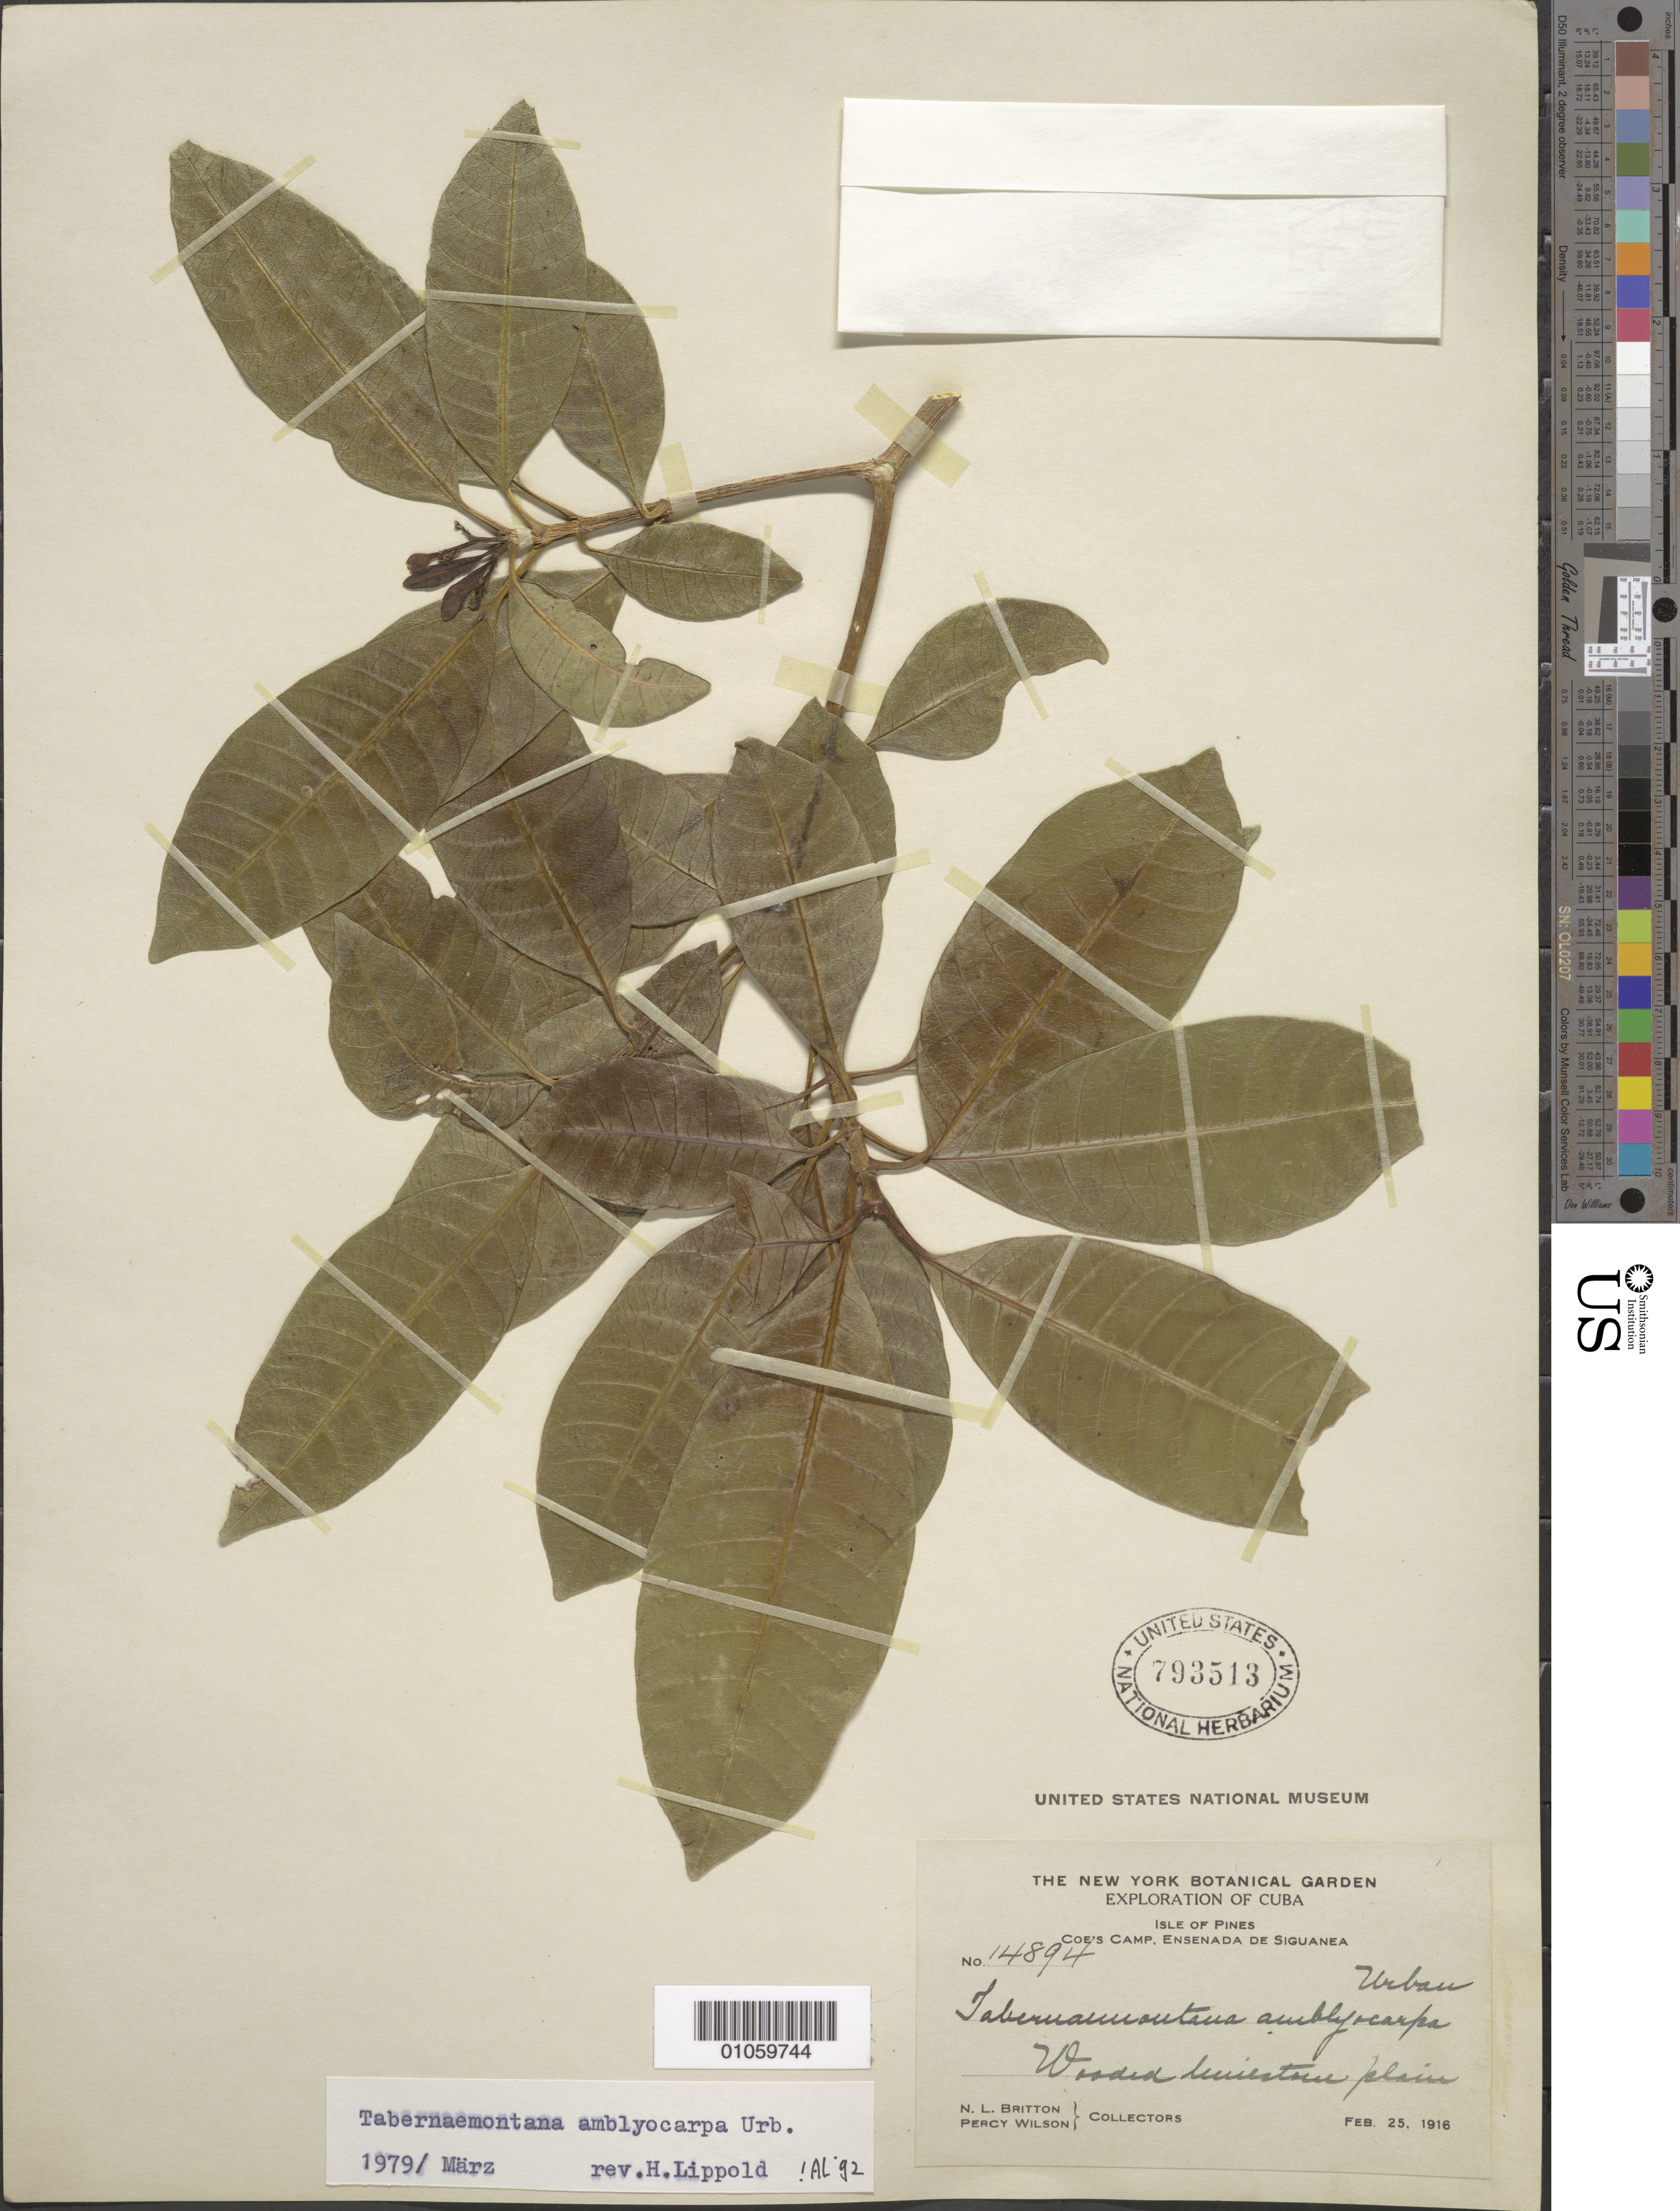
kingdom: Plantae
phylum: Tracheophyta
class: Magnoliopsida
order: Gentianales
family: Apocynaceae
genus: Tabernaemontana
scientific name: Tabernaemontana amblyocarpa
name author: Urb.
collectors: N. Britton & P. Wilson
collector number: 14894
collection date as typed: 25 Feb 1916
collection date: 1916-02-25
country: Cuba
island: Isla de la Juventud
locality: Coe's Camp, Ensenada de Siguanea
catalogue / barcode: US 793513